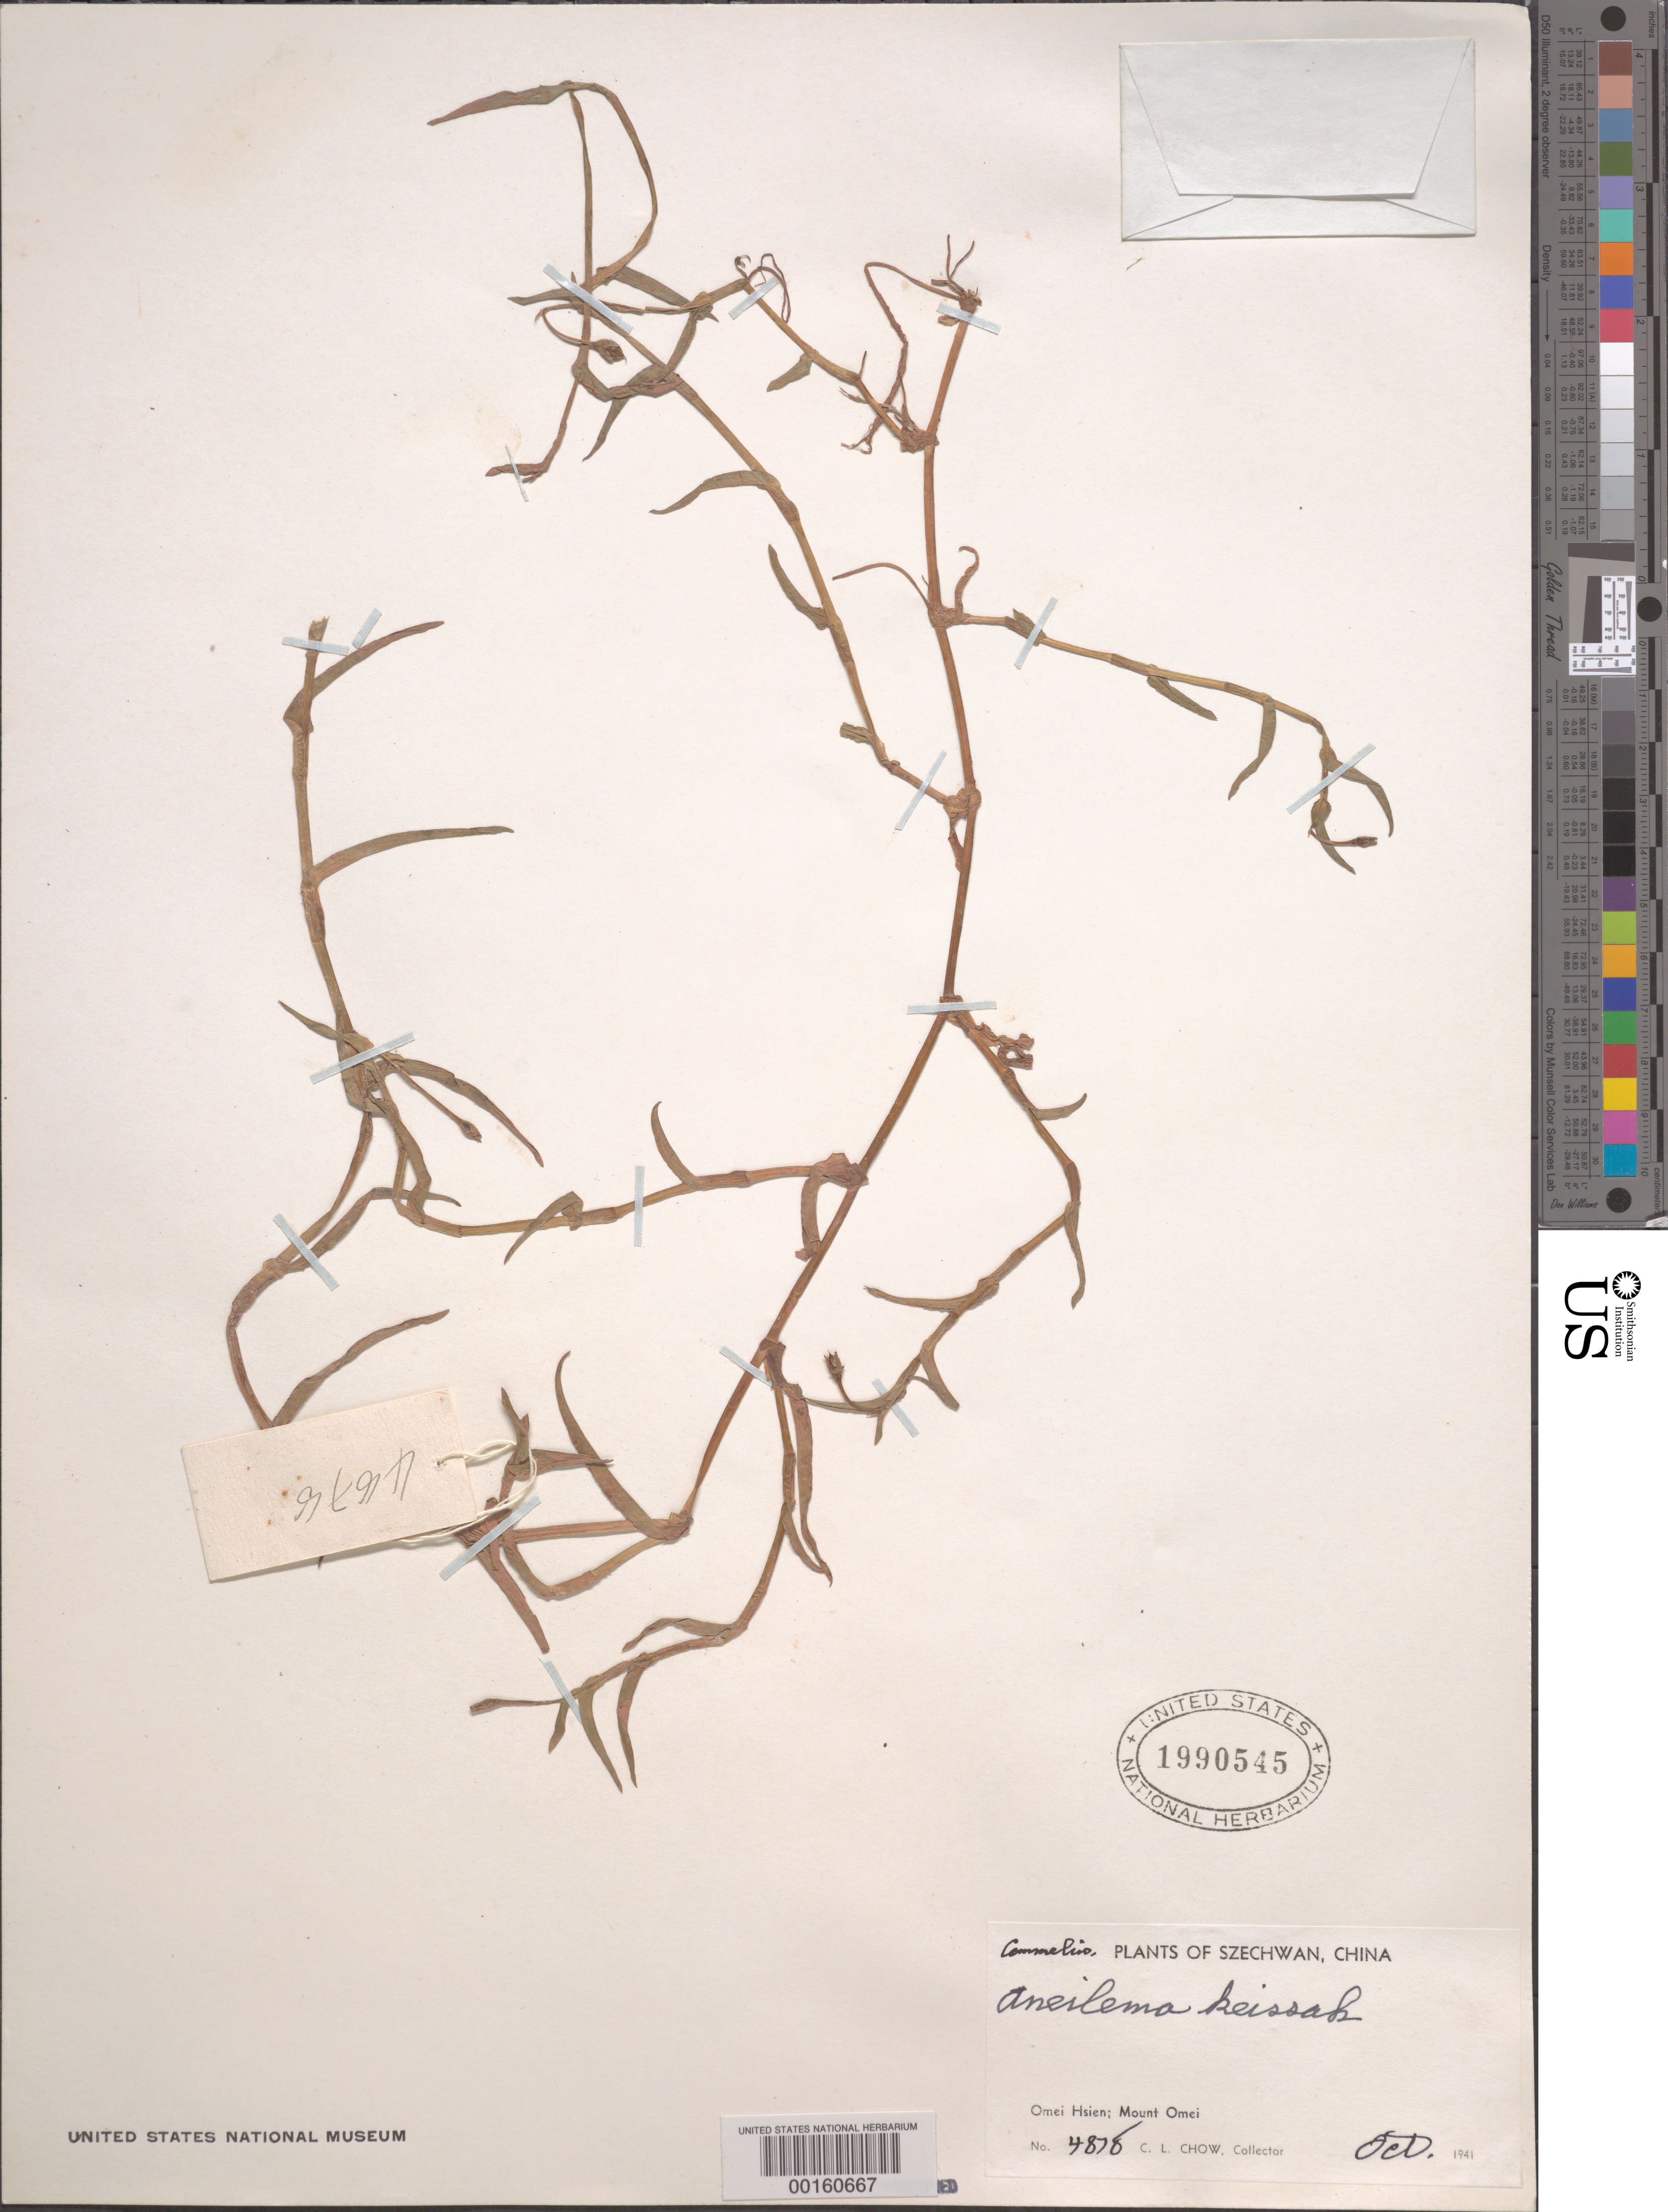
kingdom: Plantae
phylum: Tracheophyta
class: Liliopsida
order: Commelinales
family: Commelinaceae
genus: Murdannia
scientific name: Murdannia keisak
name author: (Hassk.) Hand.-Mazz.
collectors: C. Chow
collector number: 4878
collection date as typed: Oct 1941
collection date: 1941-10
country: China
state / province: Sichuan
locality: Omei Hsien; Mount Omei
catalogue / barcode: US 1990545